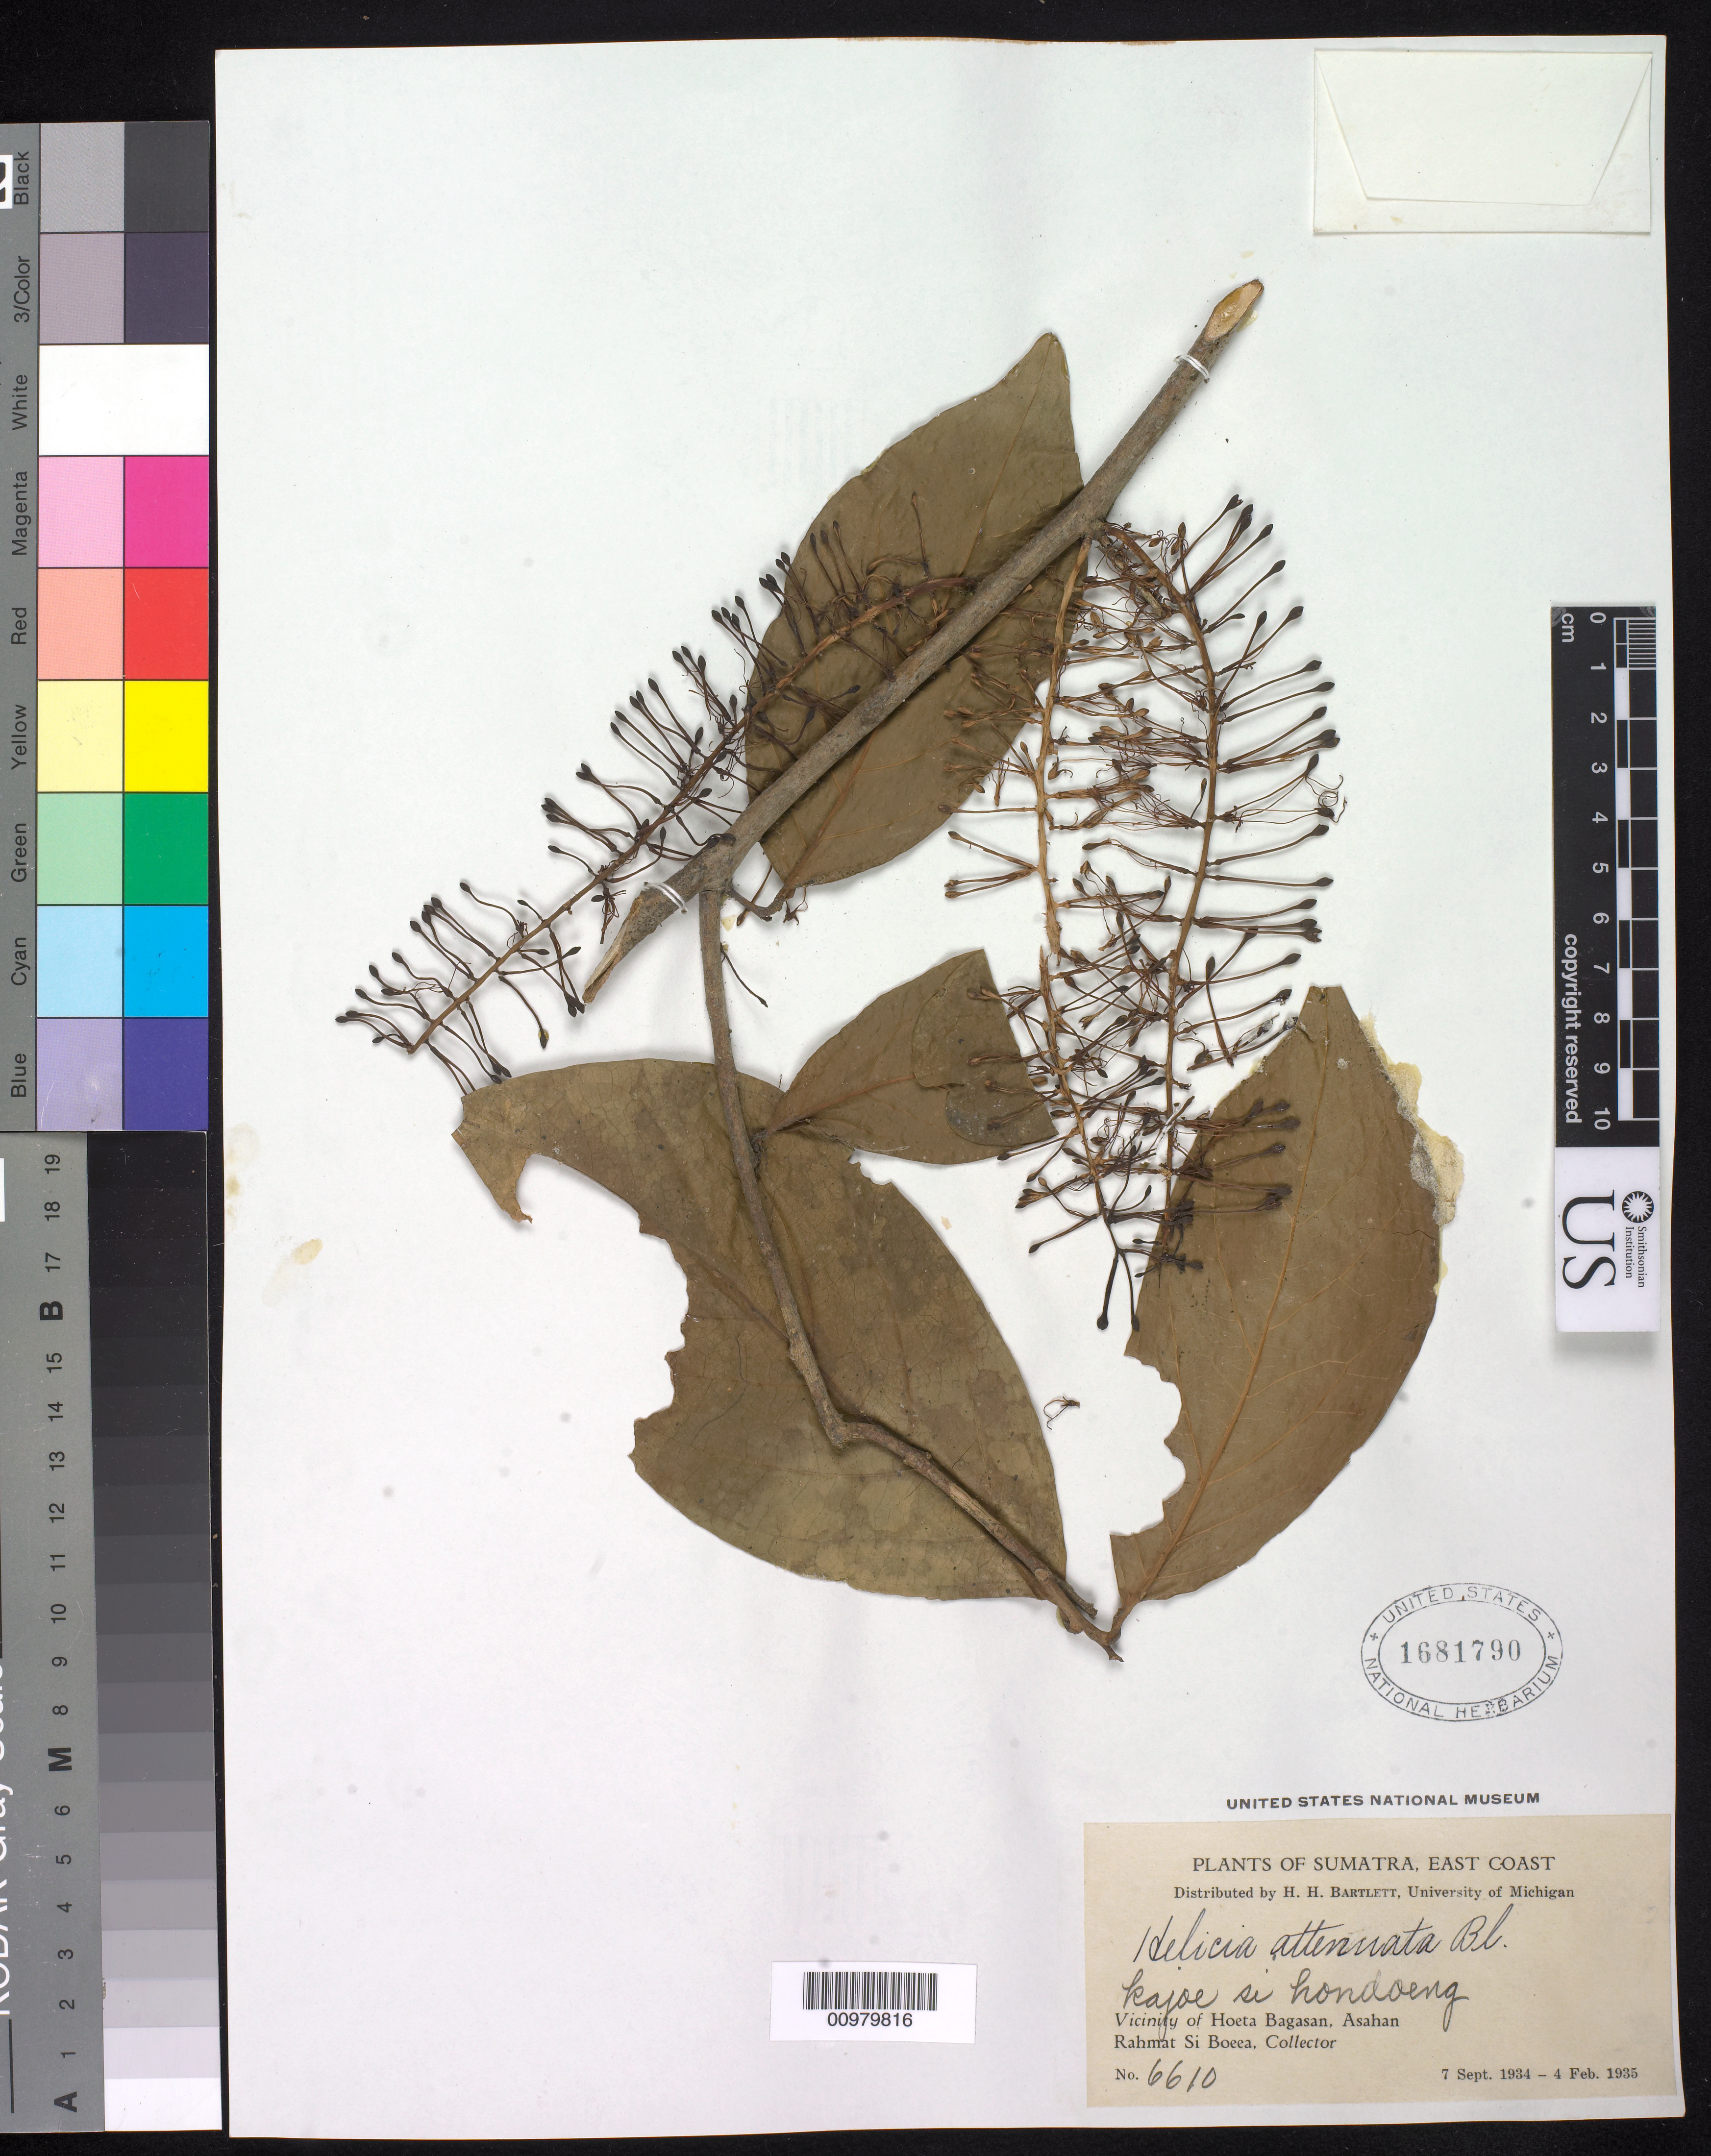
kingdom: Plantae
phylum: Tracheophyta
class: Magnoliopsida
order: Proteales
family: Proteaceae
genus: Helicia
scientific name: Helicia attenuata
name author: (Jack) Blume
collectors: Rahmat Si Boeea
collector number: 6610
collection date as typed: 07 Sep 1935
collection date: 1935-09-07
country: Indonesia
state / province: Sumatra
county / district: North Sumatra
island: Sumatra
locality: North Sumatra, East Coast, Asahan River, Vicinity of Hoeta Bagasan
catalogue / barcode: US 1681790